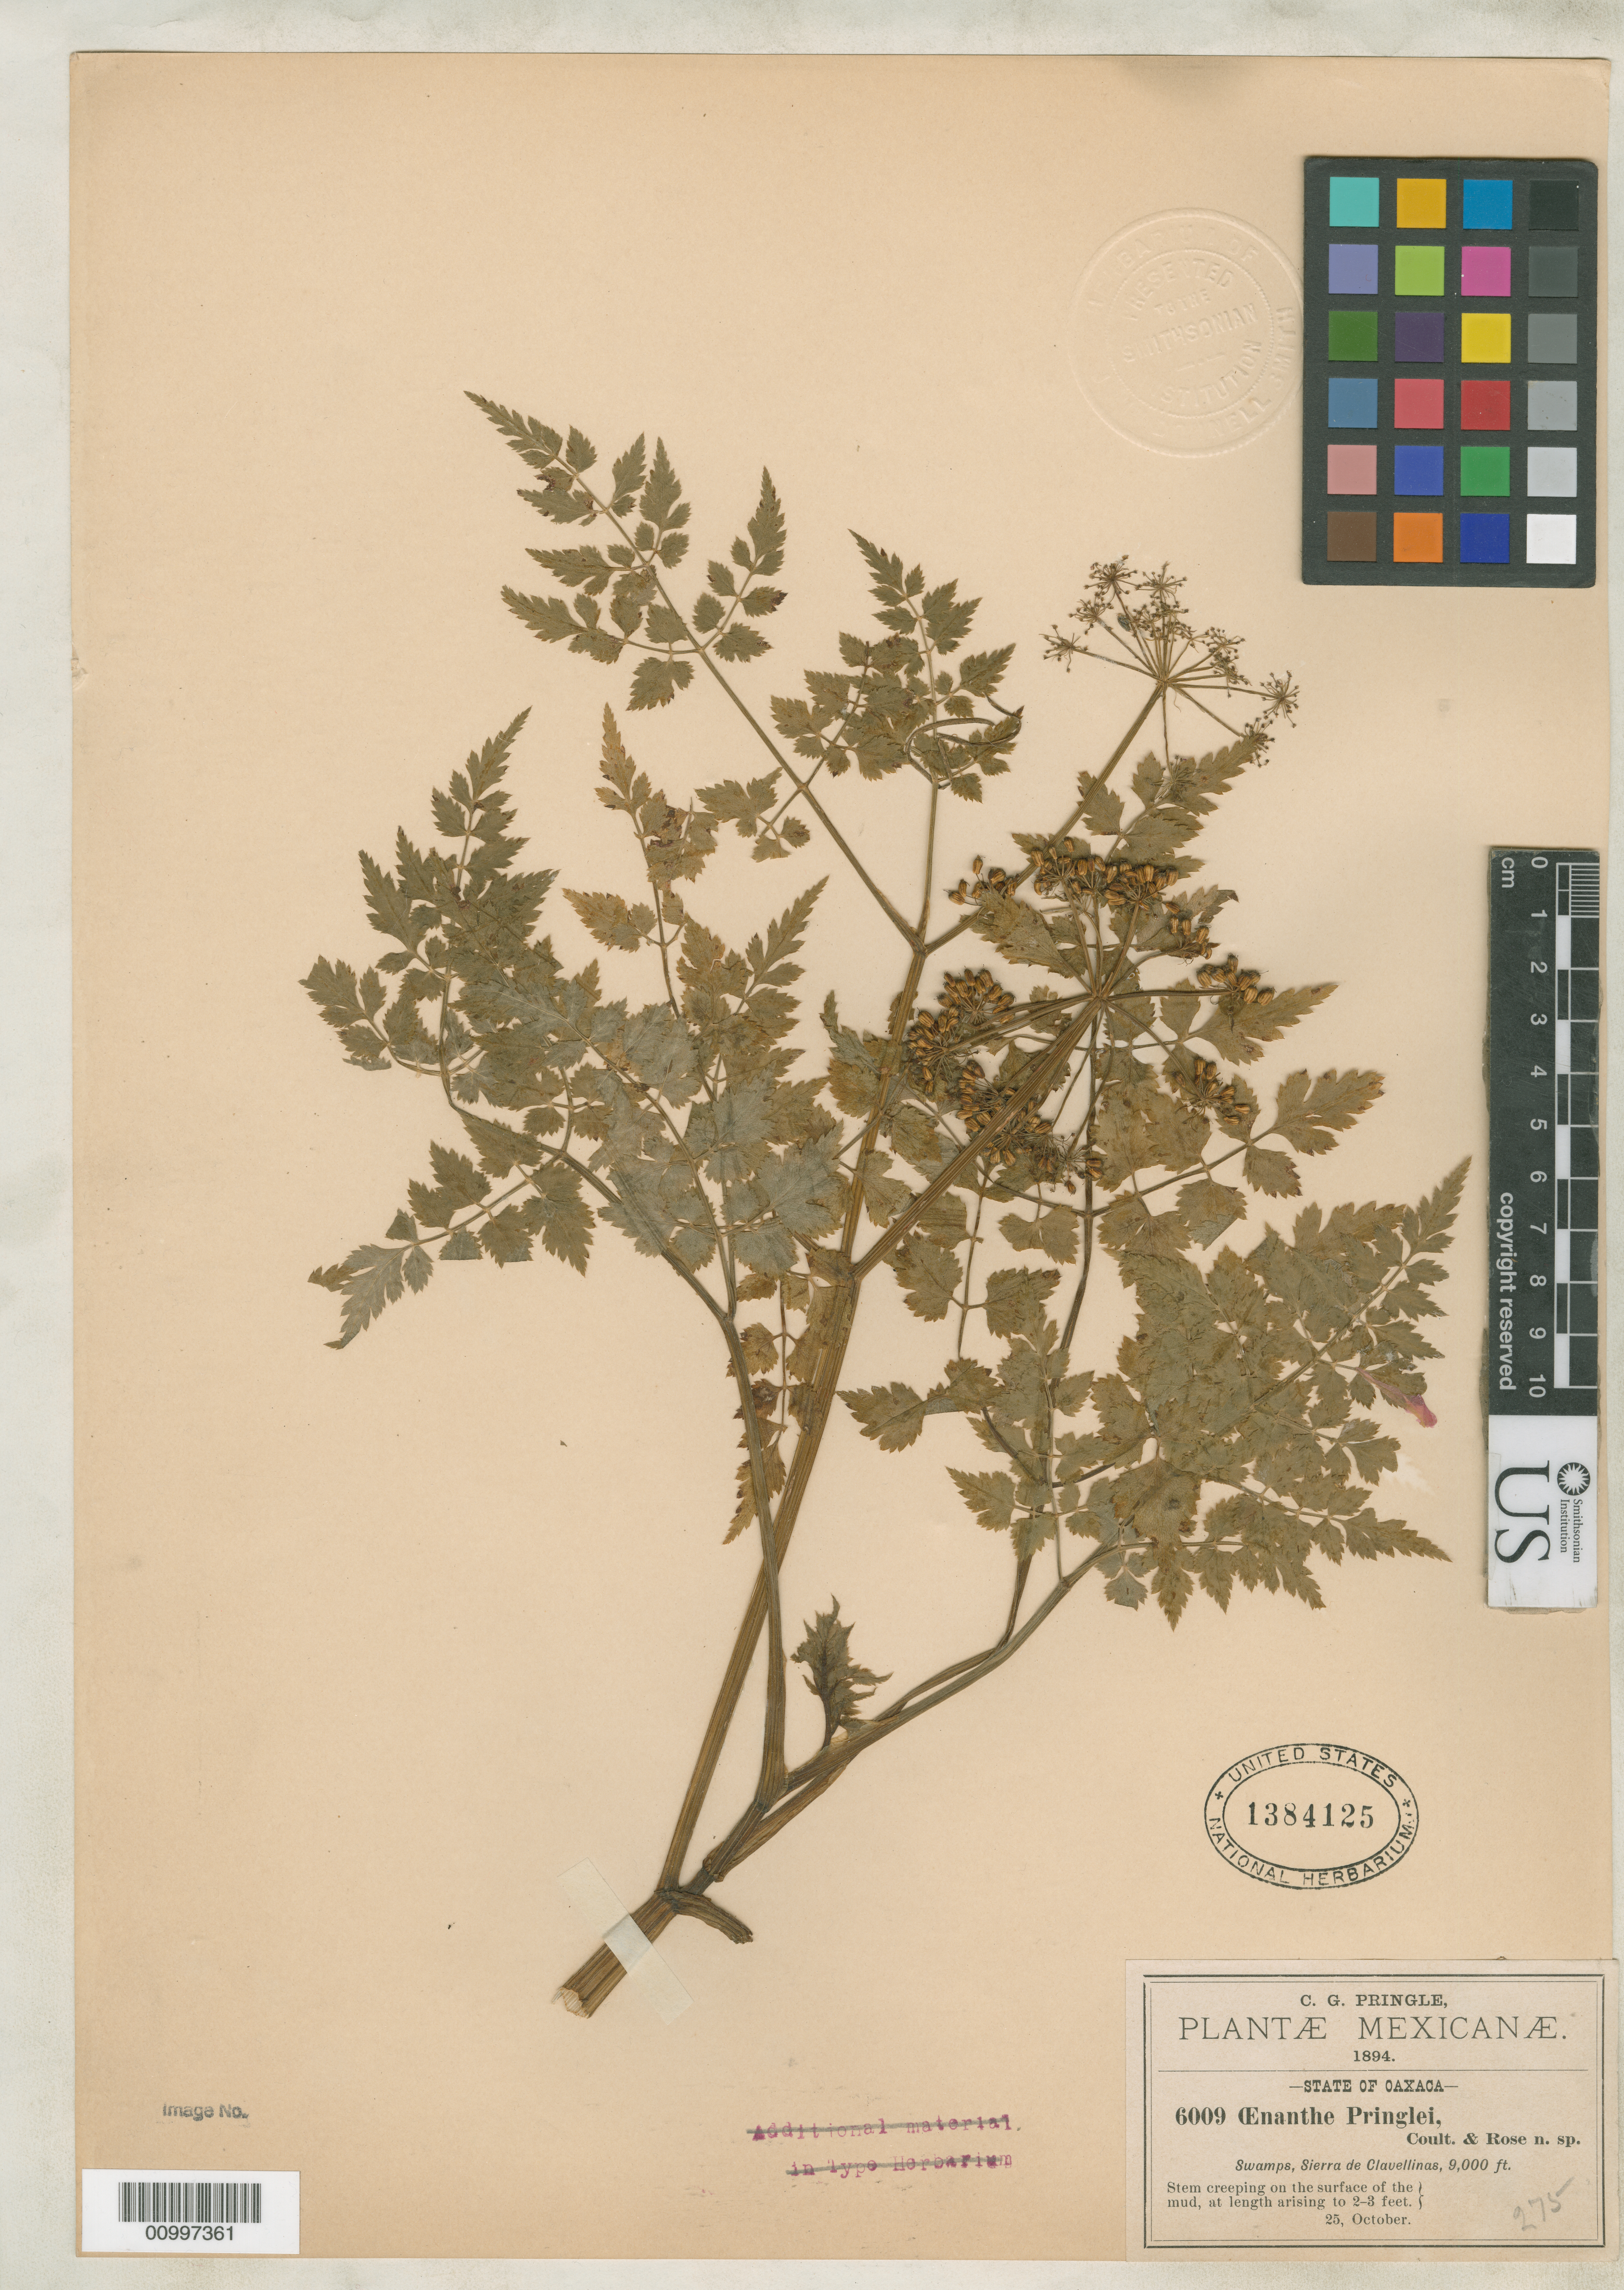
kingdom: Plantae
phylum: Tracheophyta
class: Magnoliopsida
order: Apiales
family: Apiaceae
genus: Oenanthe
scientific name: Oenanthe pringlei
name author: J.M. Coult. & Rose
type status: Type Collection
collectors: C. G. Pringle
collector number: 6009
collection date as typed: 25 Oct 1894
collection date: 1894-10-25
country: Mexico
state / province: Oaxaca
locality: Sierra de Clavellinas.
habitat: Swamps.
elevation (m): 2743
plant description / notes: From the herbarium of J. Donnell Smith.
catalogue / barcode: US 1384125